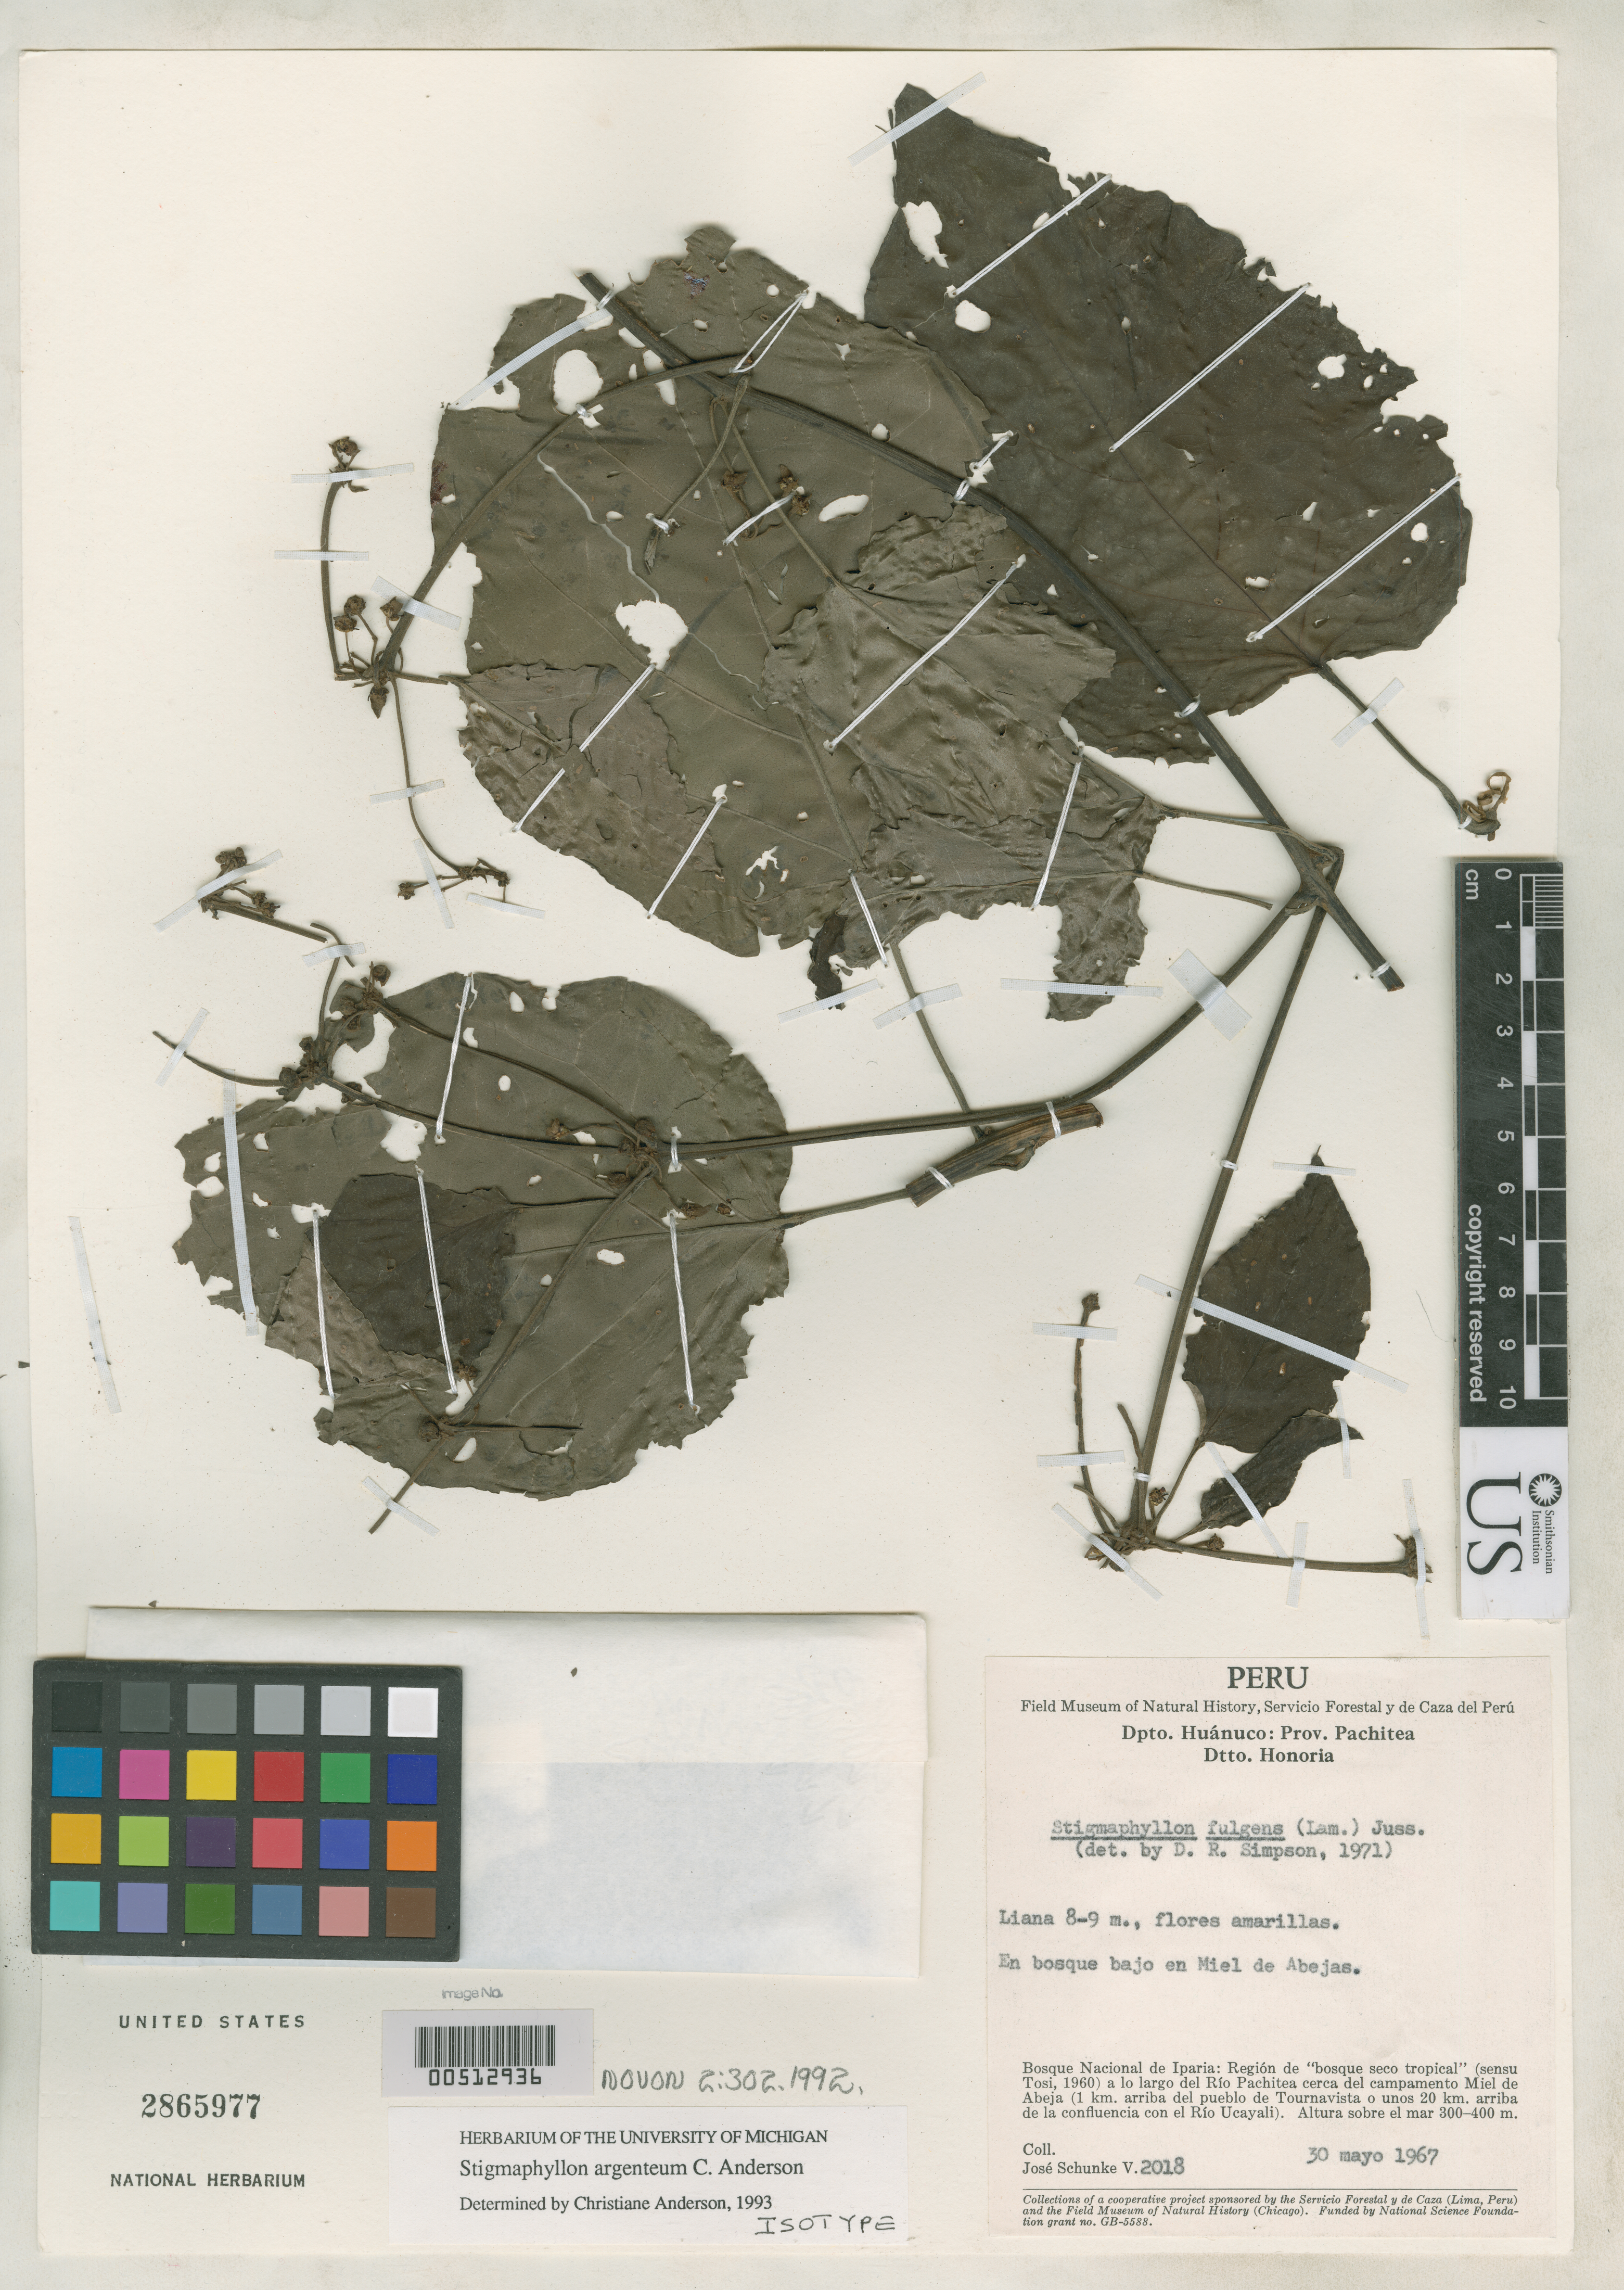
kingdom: Plantae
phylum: Tracheophyta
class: Magnoliopsida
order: Malpighiales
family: Malpighiaceae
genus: Stigmaphyllon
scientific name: Stigmaphyllon argenteum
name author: C.E. Anderson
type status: Isotype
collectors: J. Schunke Vigo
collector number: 2018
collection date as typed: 30 May 1967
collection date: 1967-05-30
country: Peru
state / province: Huánuco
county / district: Pachitea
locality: Honoria Dist, Bosque Nacional de Iparia, Rio Pachitea cerca del Campamento miel de Abeja, 1 km de Tournavista & 20 km el Rio Ucayali.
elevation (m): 300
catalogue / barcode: US 2865977